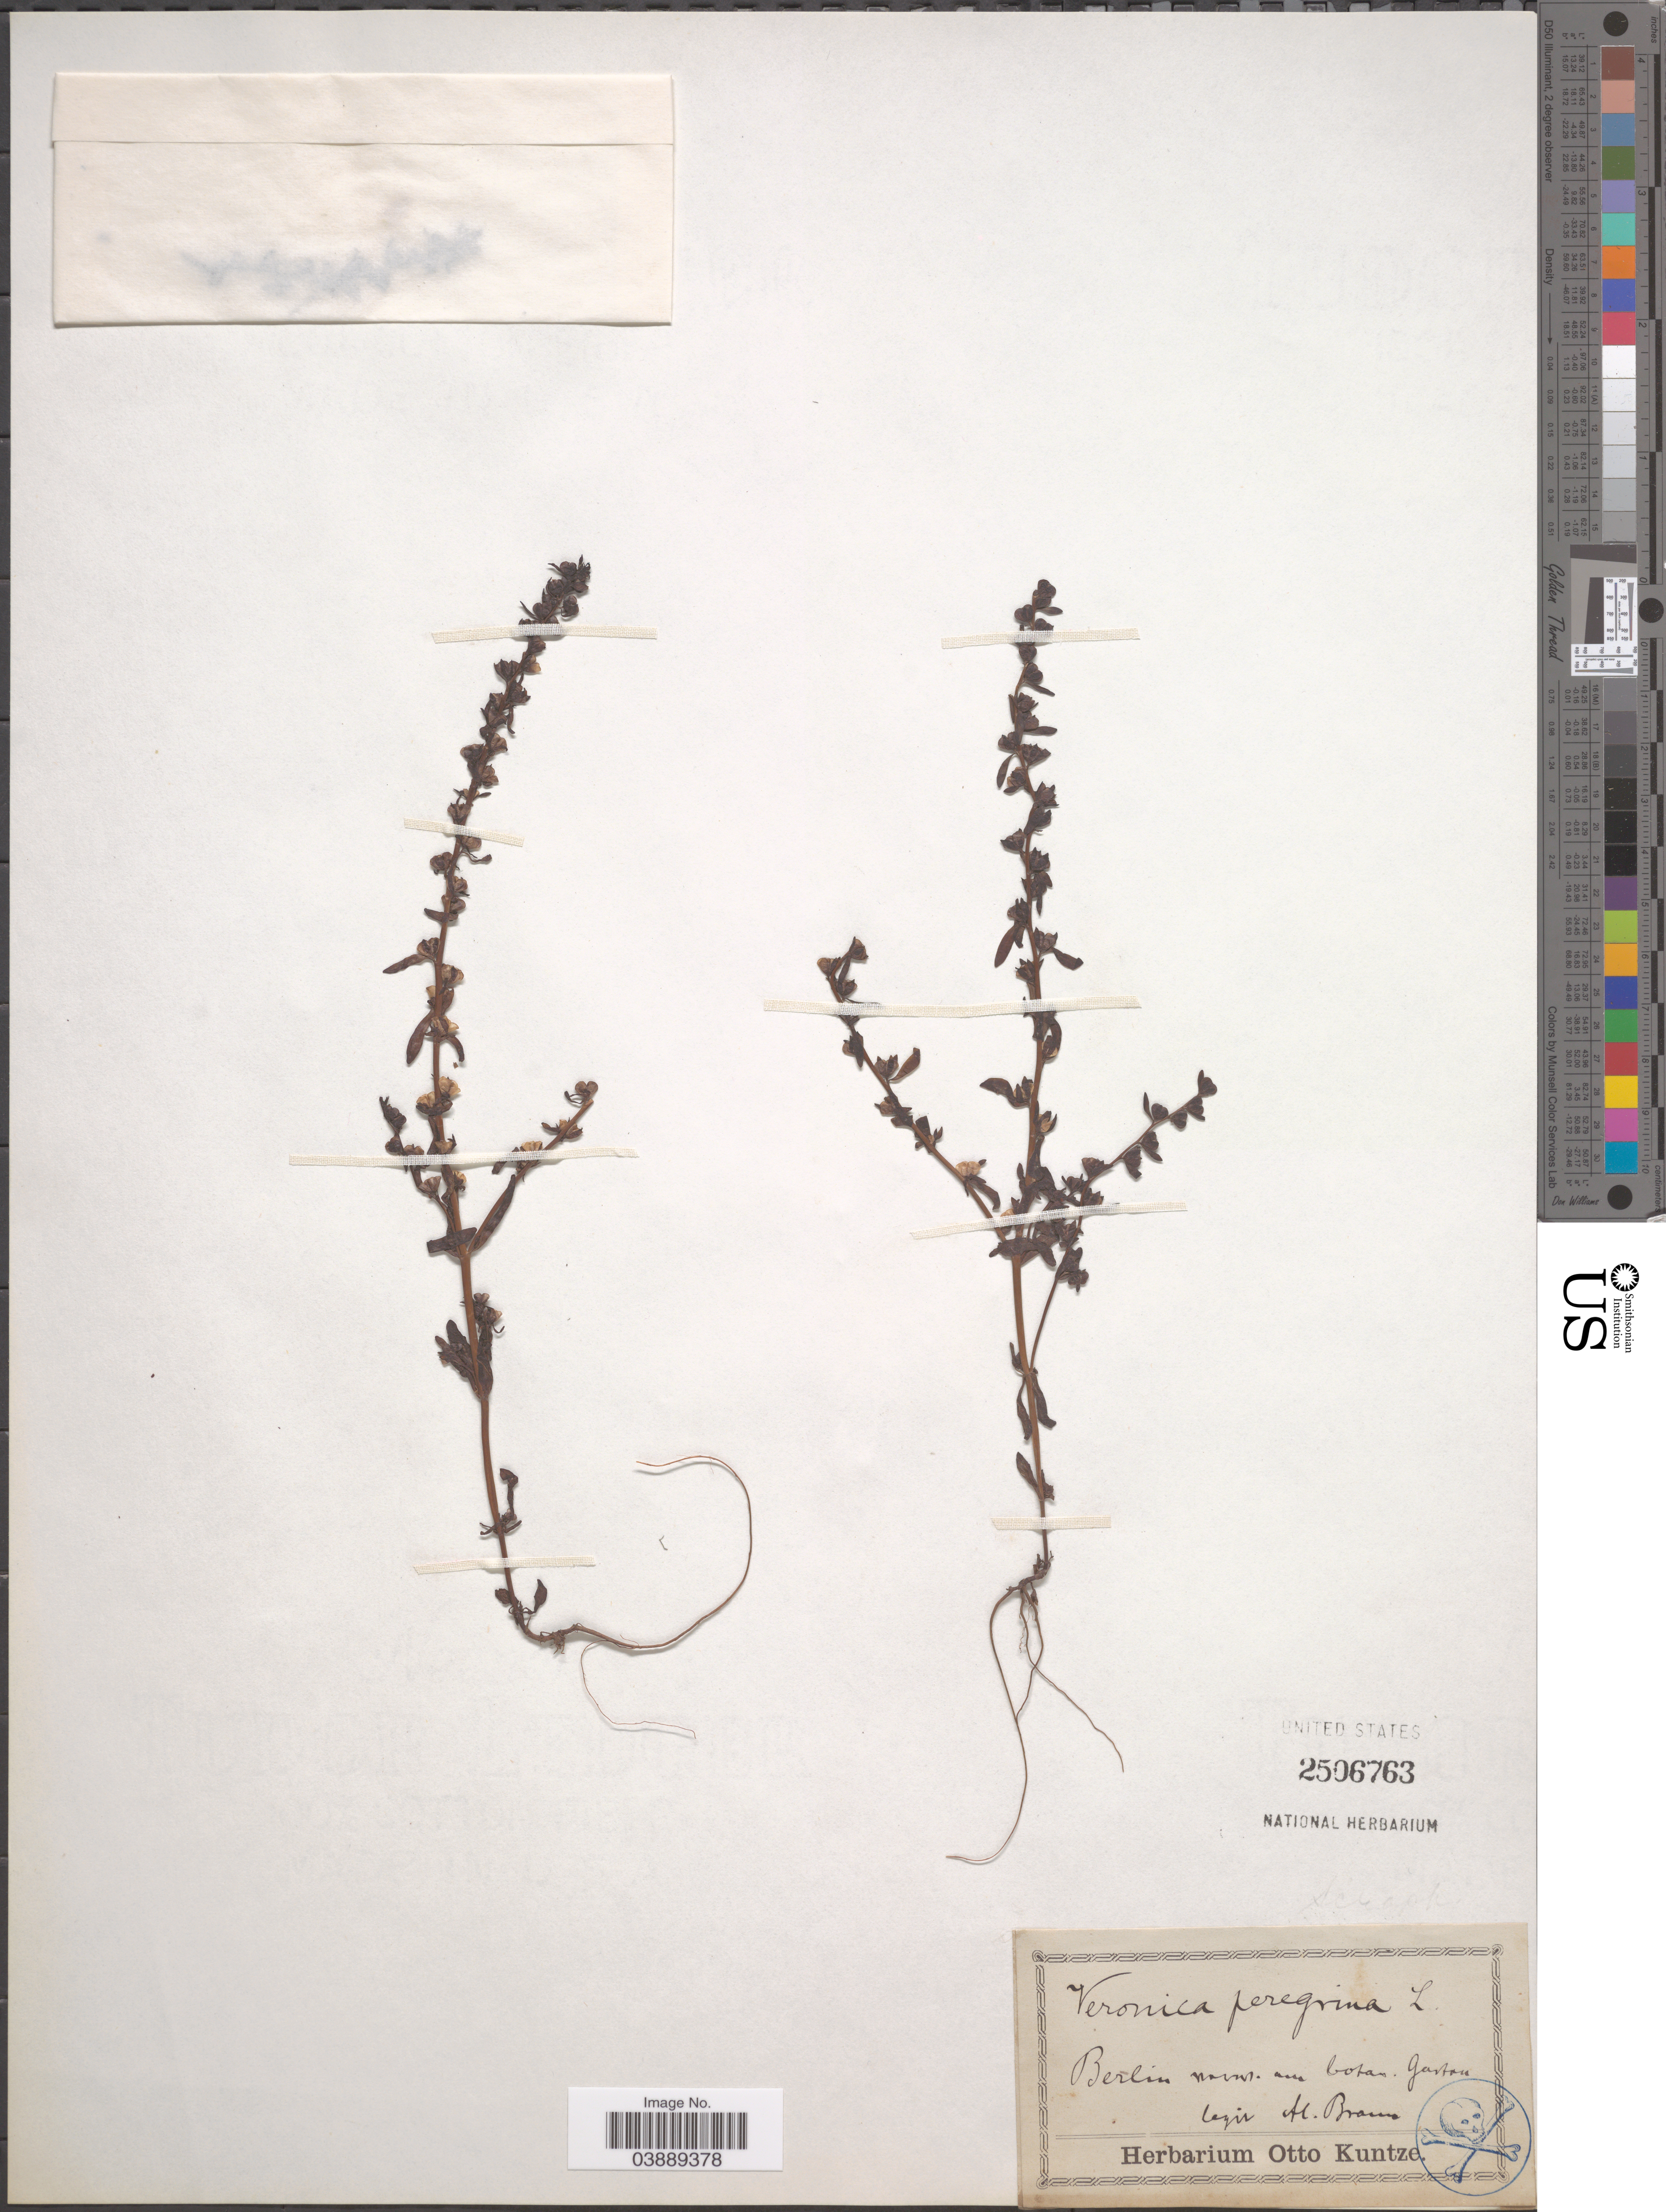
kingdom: Plantae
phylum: Tracheophyta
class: Magnoliopsida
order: Lamiales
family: Plantaginaceae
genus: Veronica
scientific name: Veronica peregrina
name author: L.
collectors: H. Brown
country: Germany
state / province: Berlin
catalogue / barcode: US 2506763